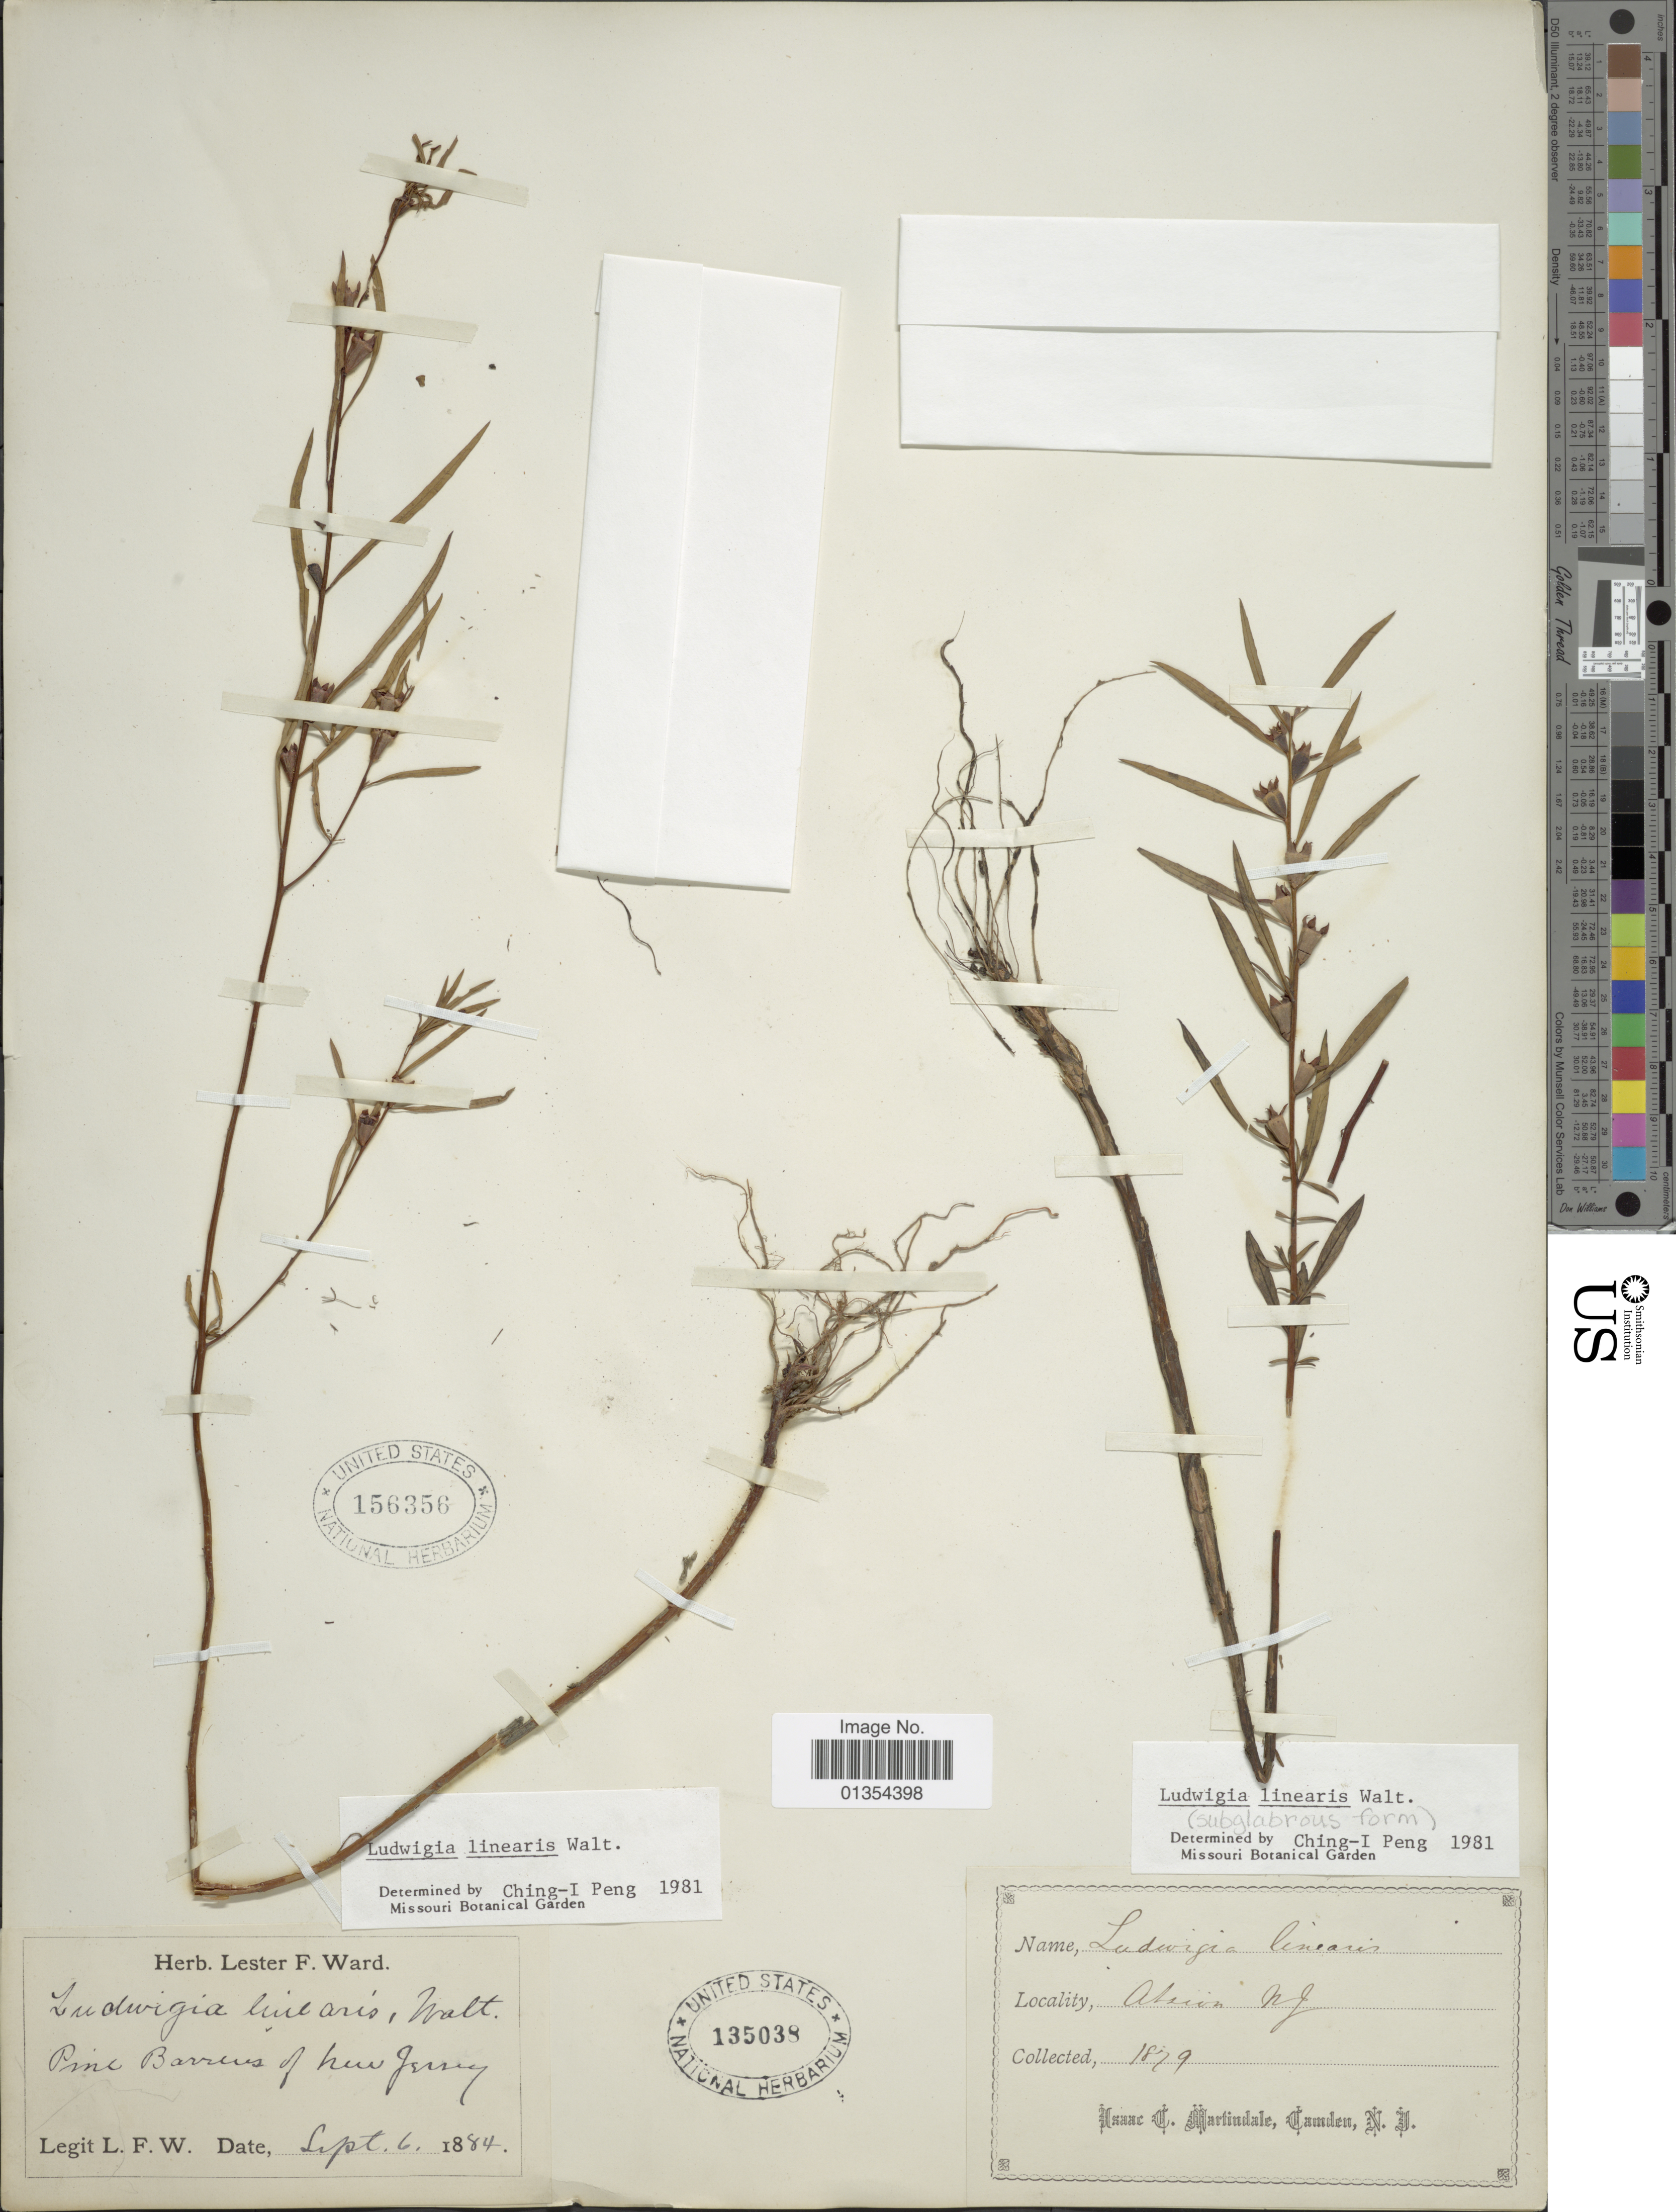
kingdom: Plantae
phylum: Tracheophyta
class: Magnoliopsida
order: Myrtales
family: Onagraceae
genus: Ludwigia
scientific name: Ludwigia linearis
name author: Walter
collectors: L. F. Ward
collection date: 1884-09-06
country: United States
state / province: New Jersey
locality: Pine barrens of New Jersey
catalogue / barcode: US 156356